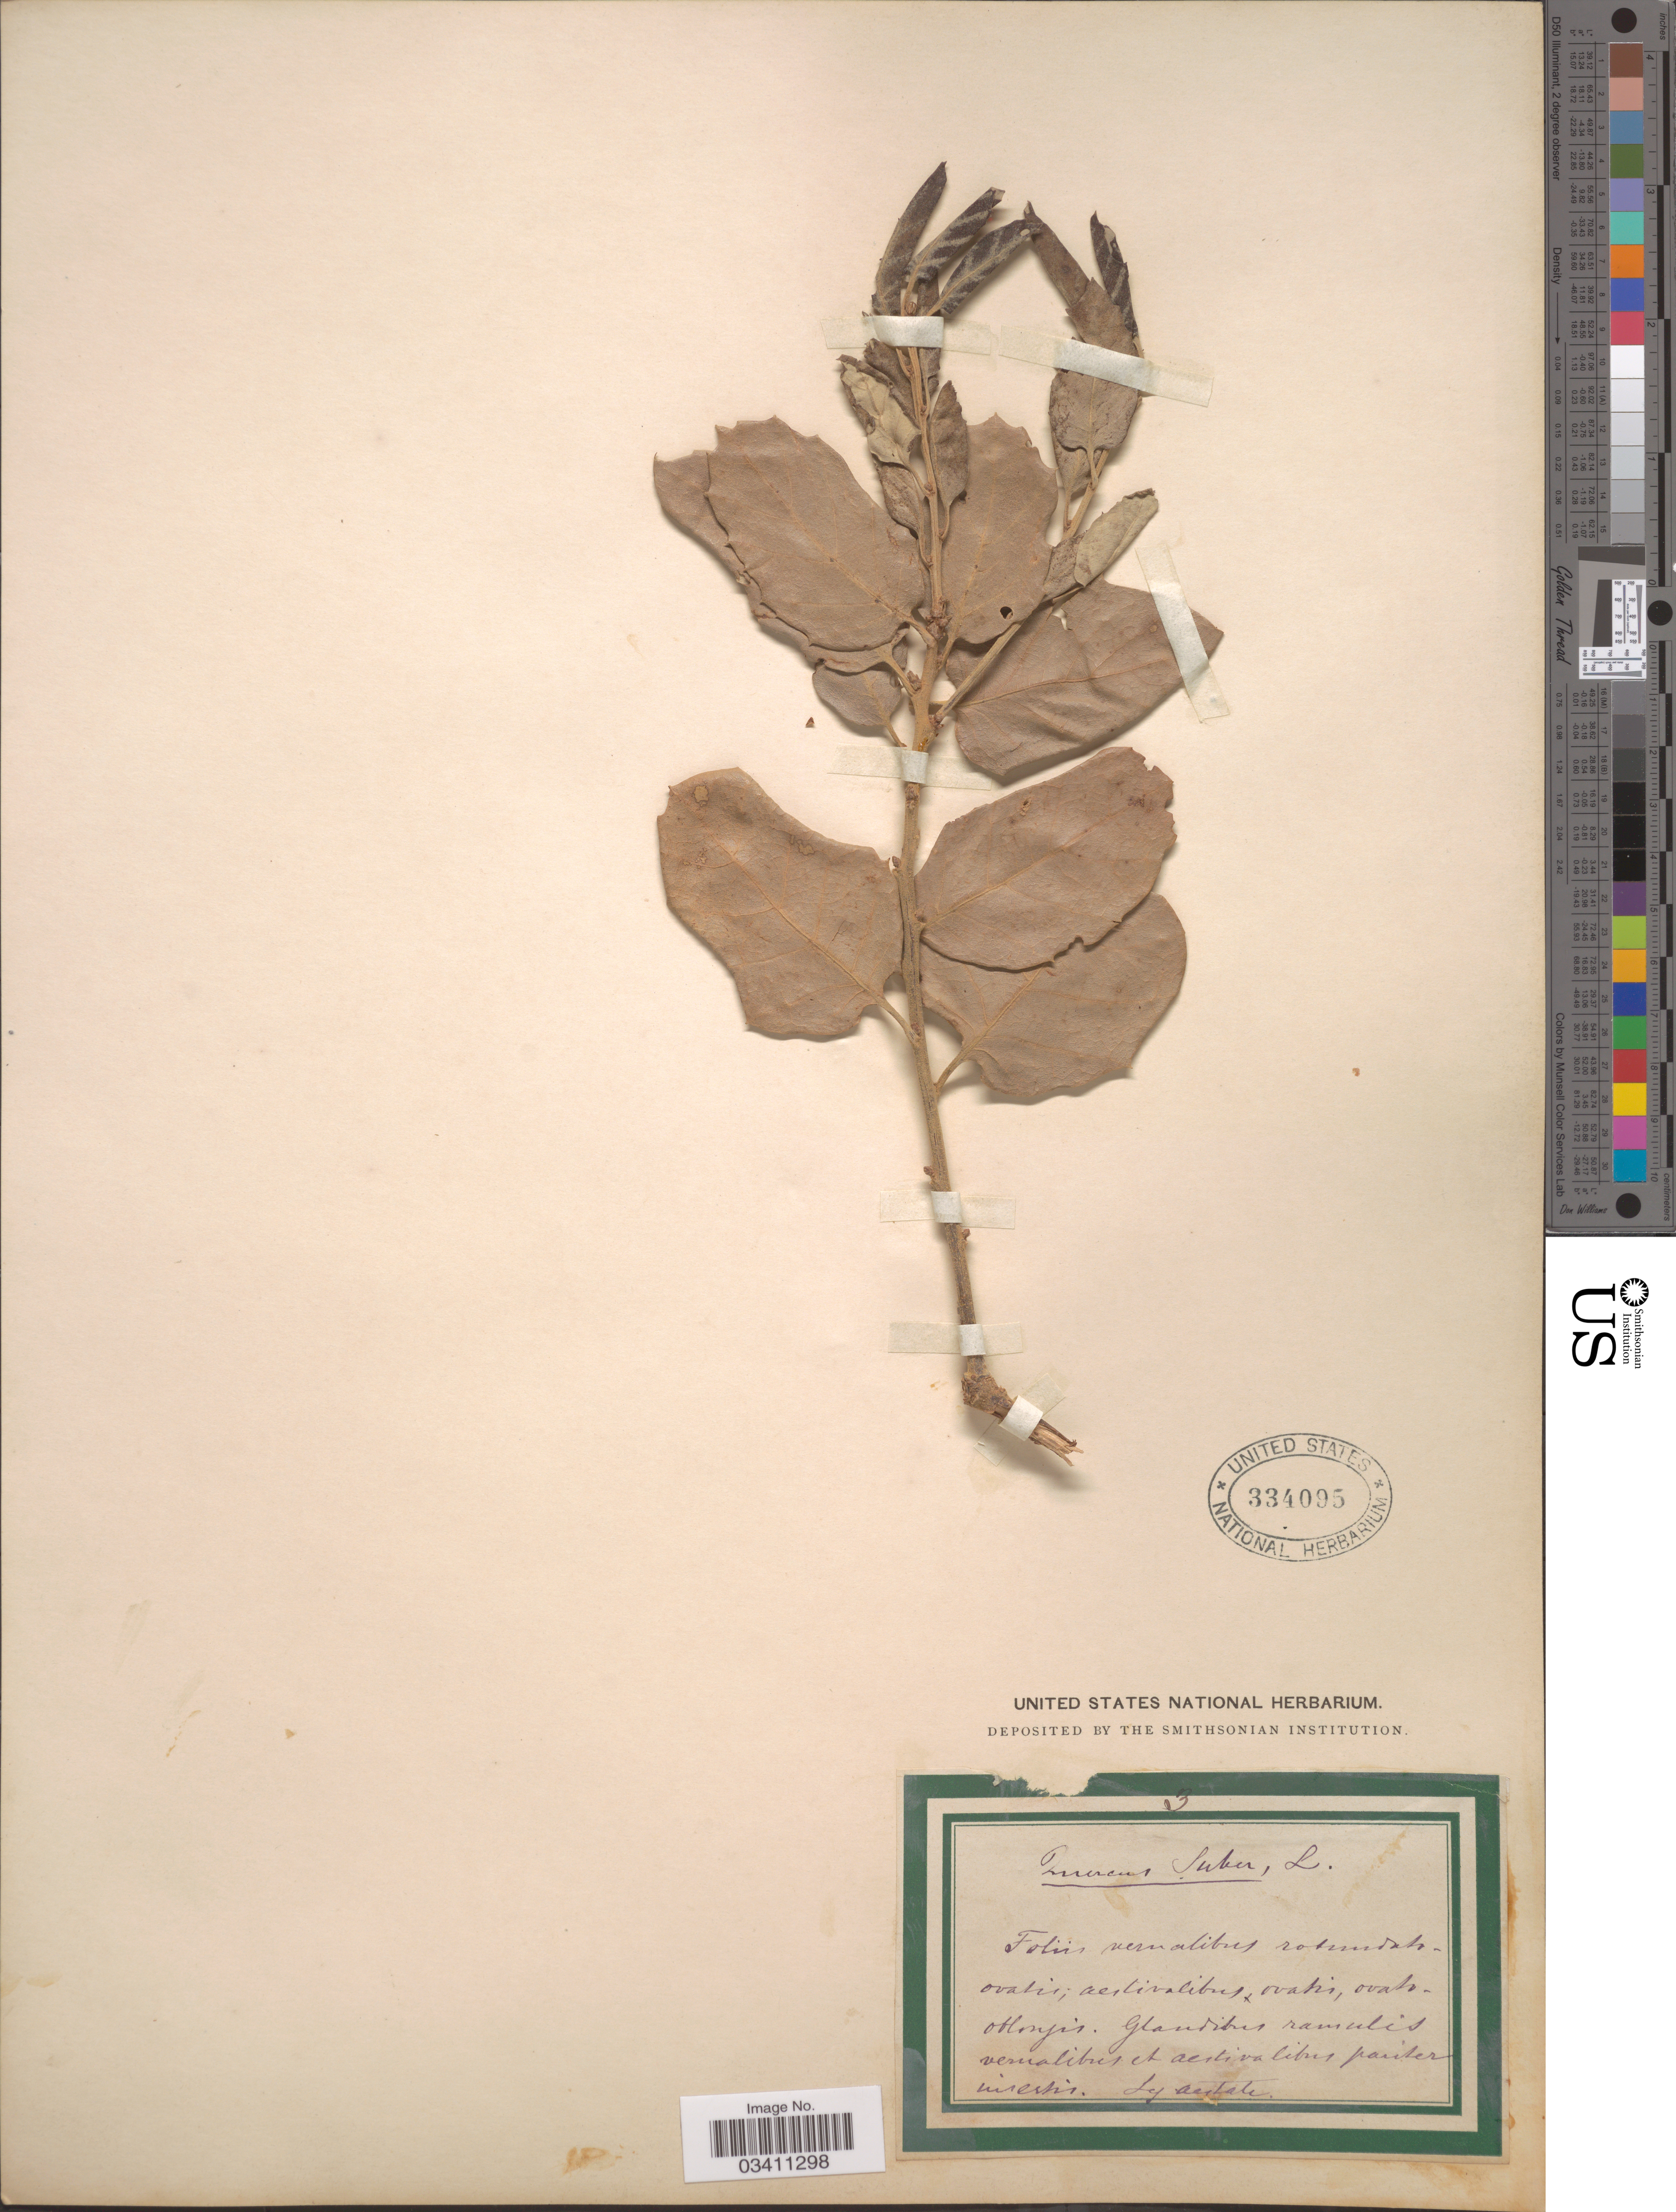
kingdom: Plantae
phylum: Tracheophyta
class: Magnoliopsida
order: Fagales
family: Fagaceae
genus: Quercus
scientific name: Quercus suber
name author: L.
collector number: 3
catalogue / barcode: US 334095